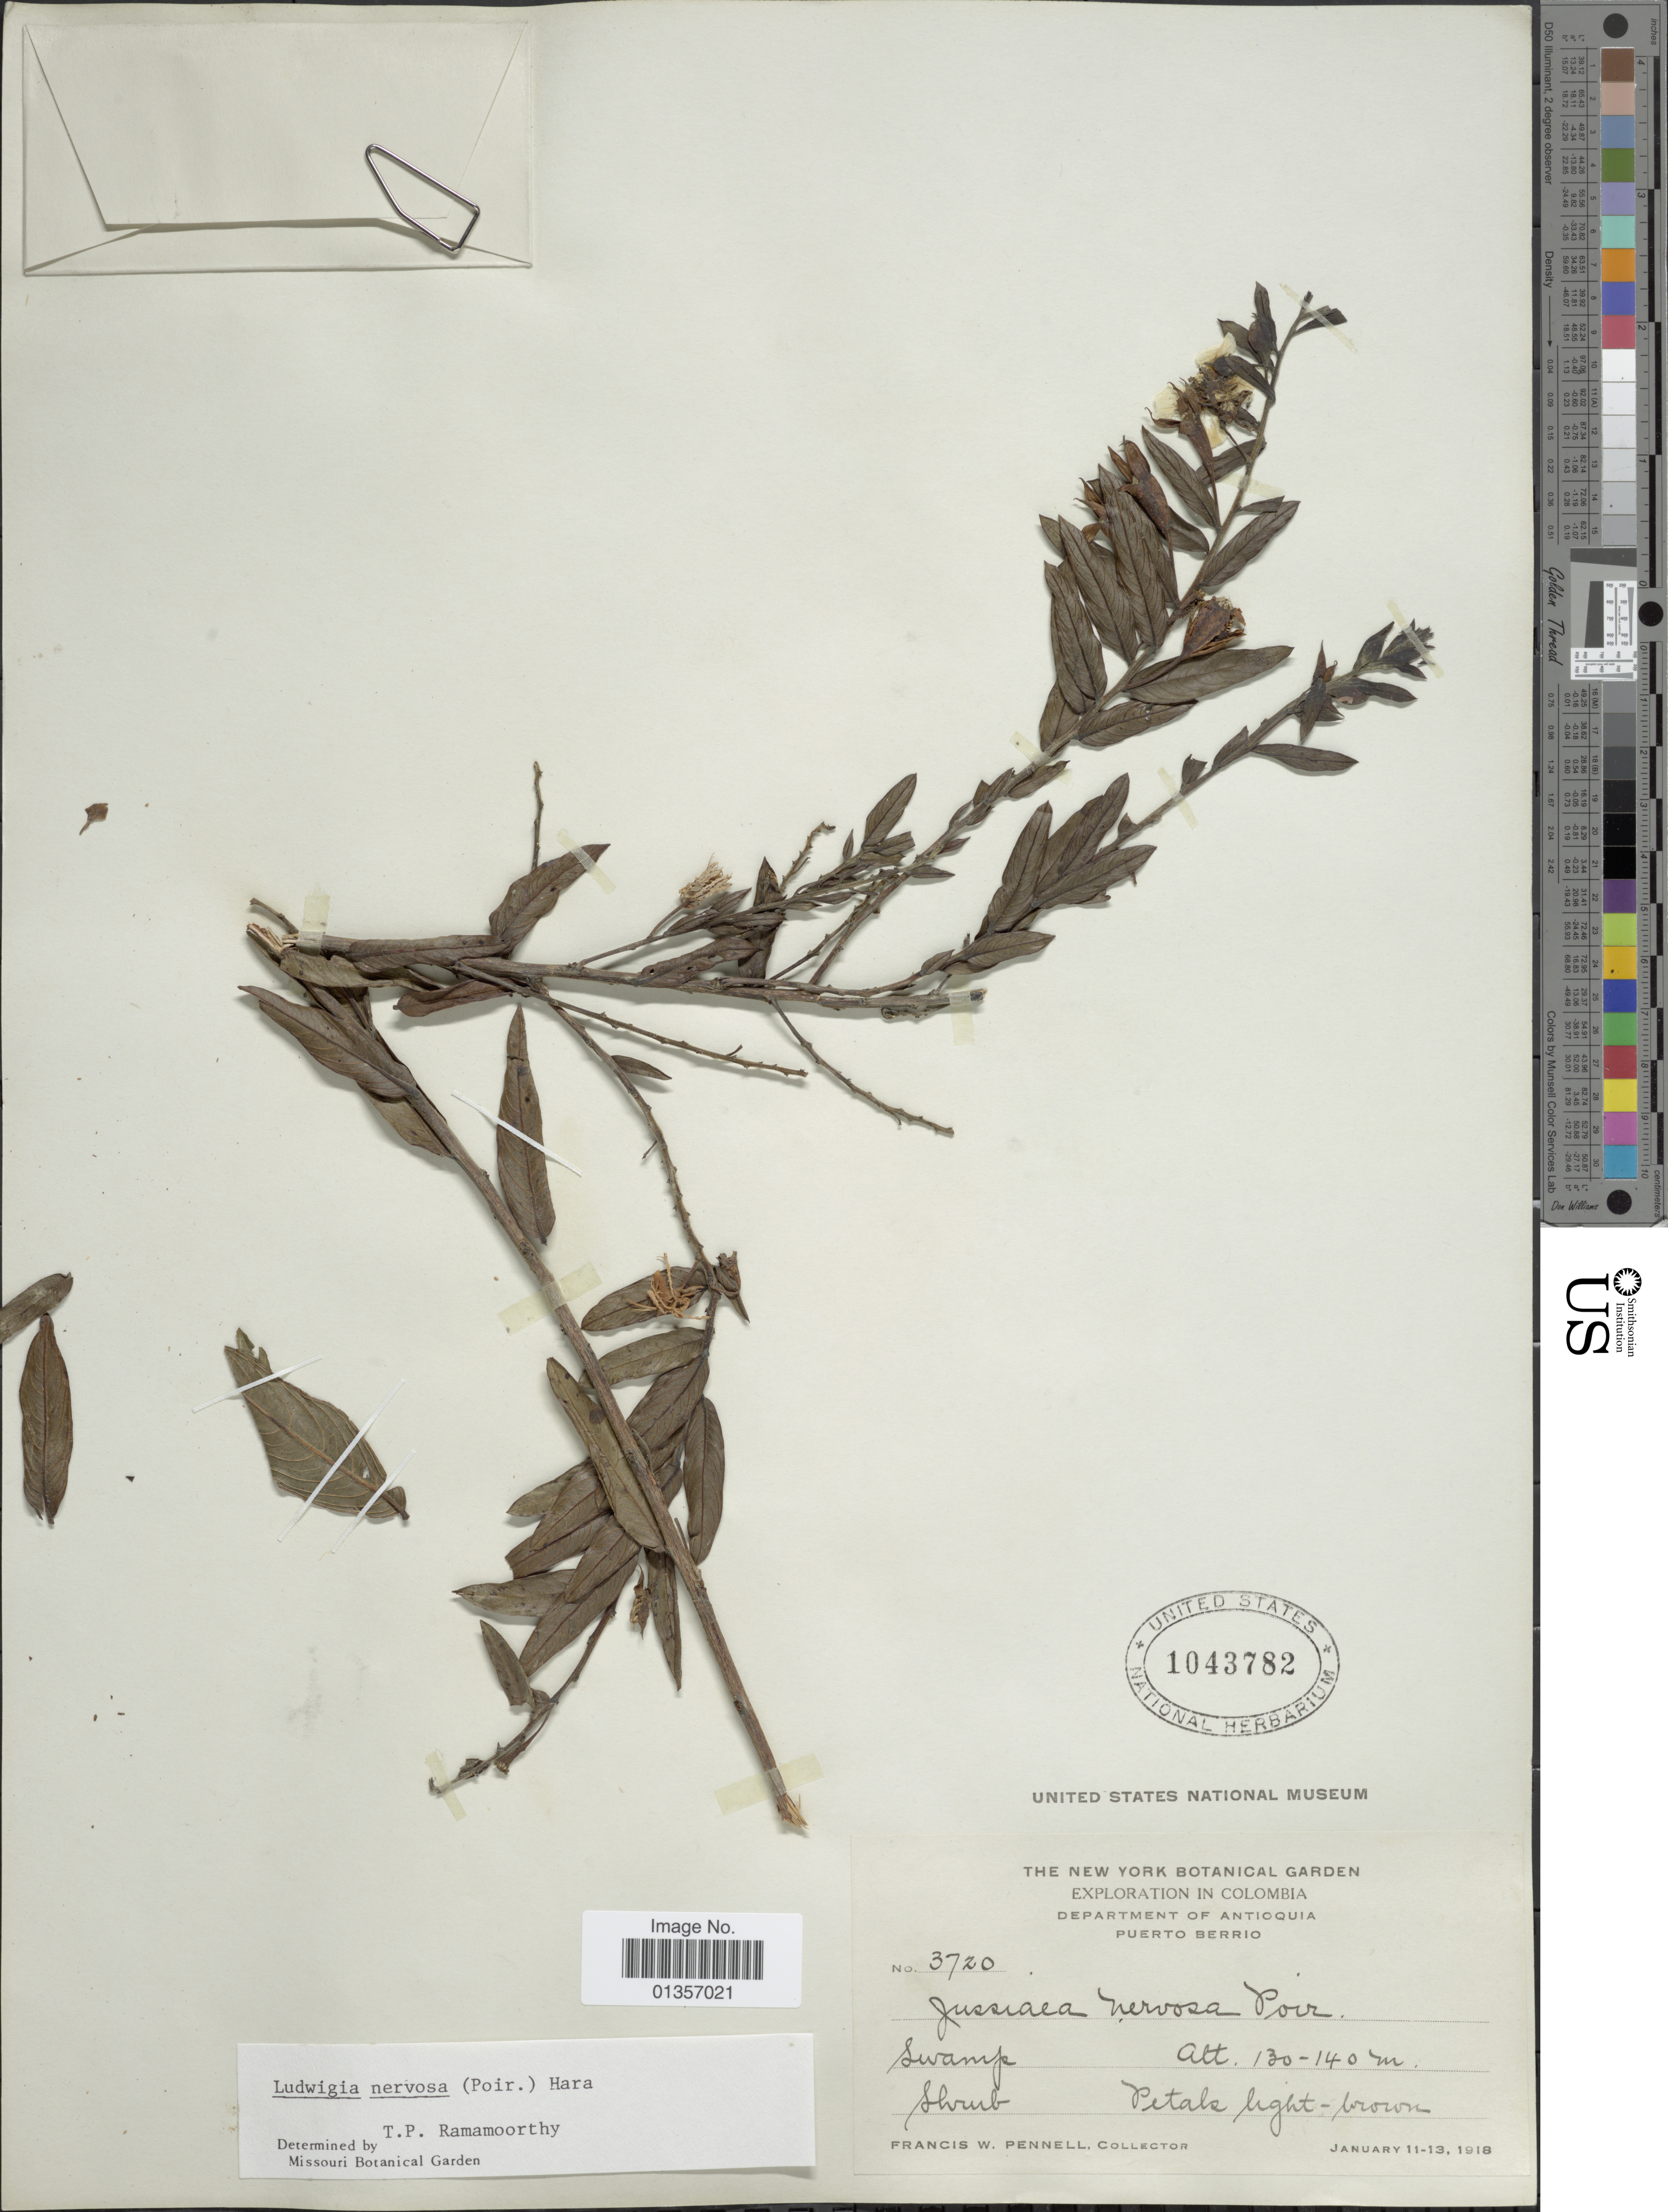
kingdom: Plantae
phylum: Tracheophyta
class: Magnoliopsida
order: Myrtales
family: Onagraceae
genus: Ludwigia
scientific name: Ludwigia nervosa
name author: (Poir.) H. Hara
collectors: F. W. Pennell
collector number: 3720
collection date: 1918-01-11/1918-01-13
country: Colombia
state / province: Antioquia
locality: Puerto Berrio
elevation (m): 130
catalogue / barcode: US 1043782